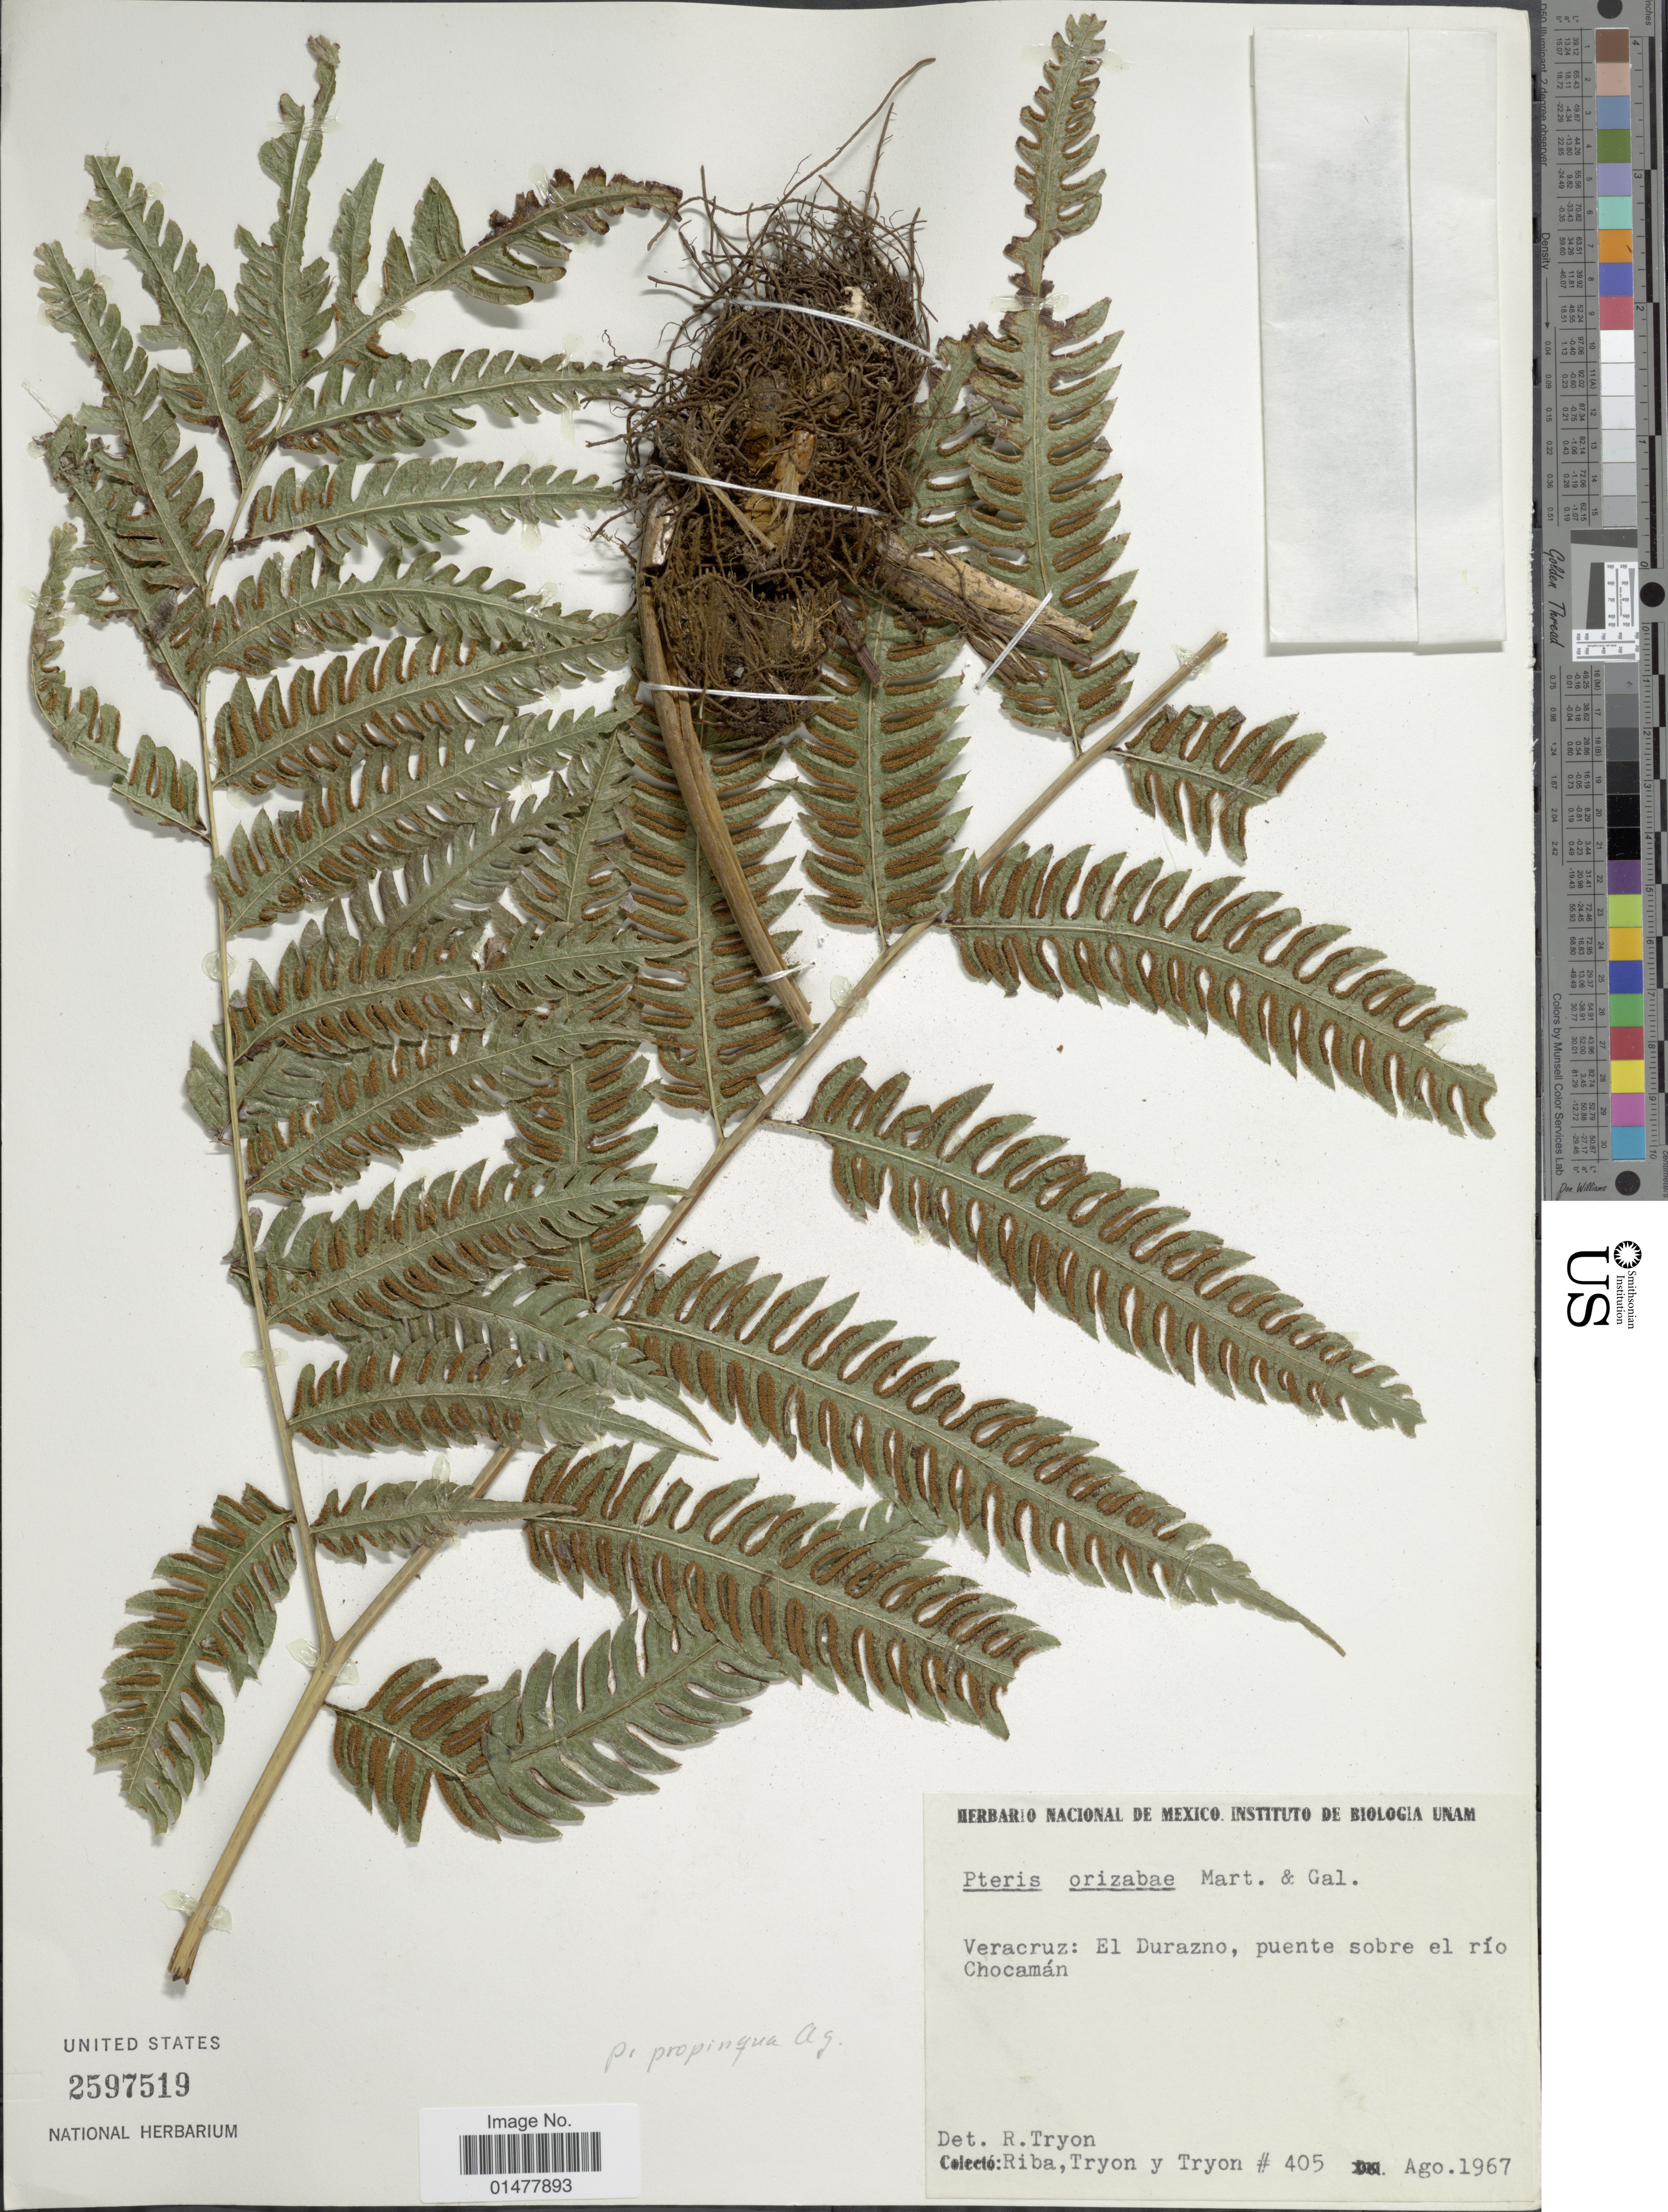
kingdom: Plantae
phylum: Tracheophyta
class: Polypodiopsida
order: Polypodiales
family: Pteridaceae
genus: Pteris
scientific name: Pteris orizabae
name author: M. Martens & Galeotti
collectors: Riba, -. Tryon & -. Tryon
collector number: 405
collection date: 1967-08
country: Mexico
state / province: Veracruz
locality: Veracruz: El Durazno, puente sobre el rio Chocaman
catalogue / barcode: US 2597519